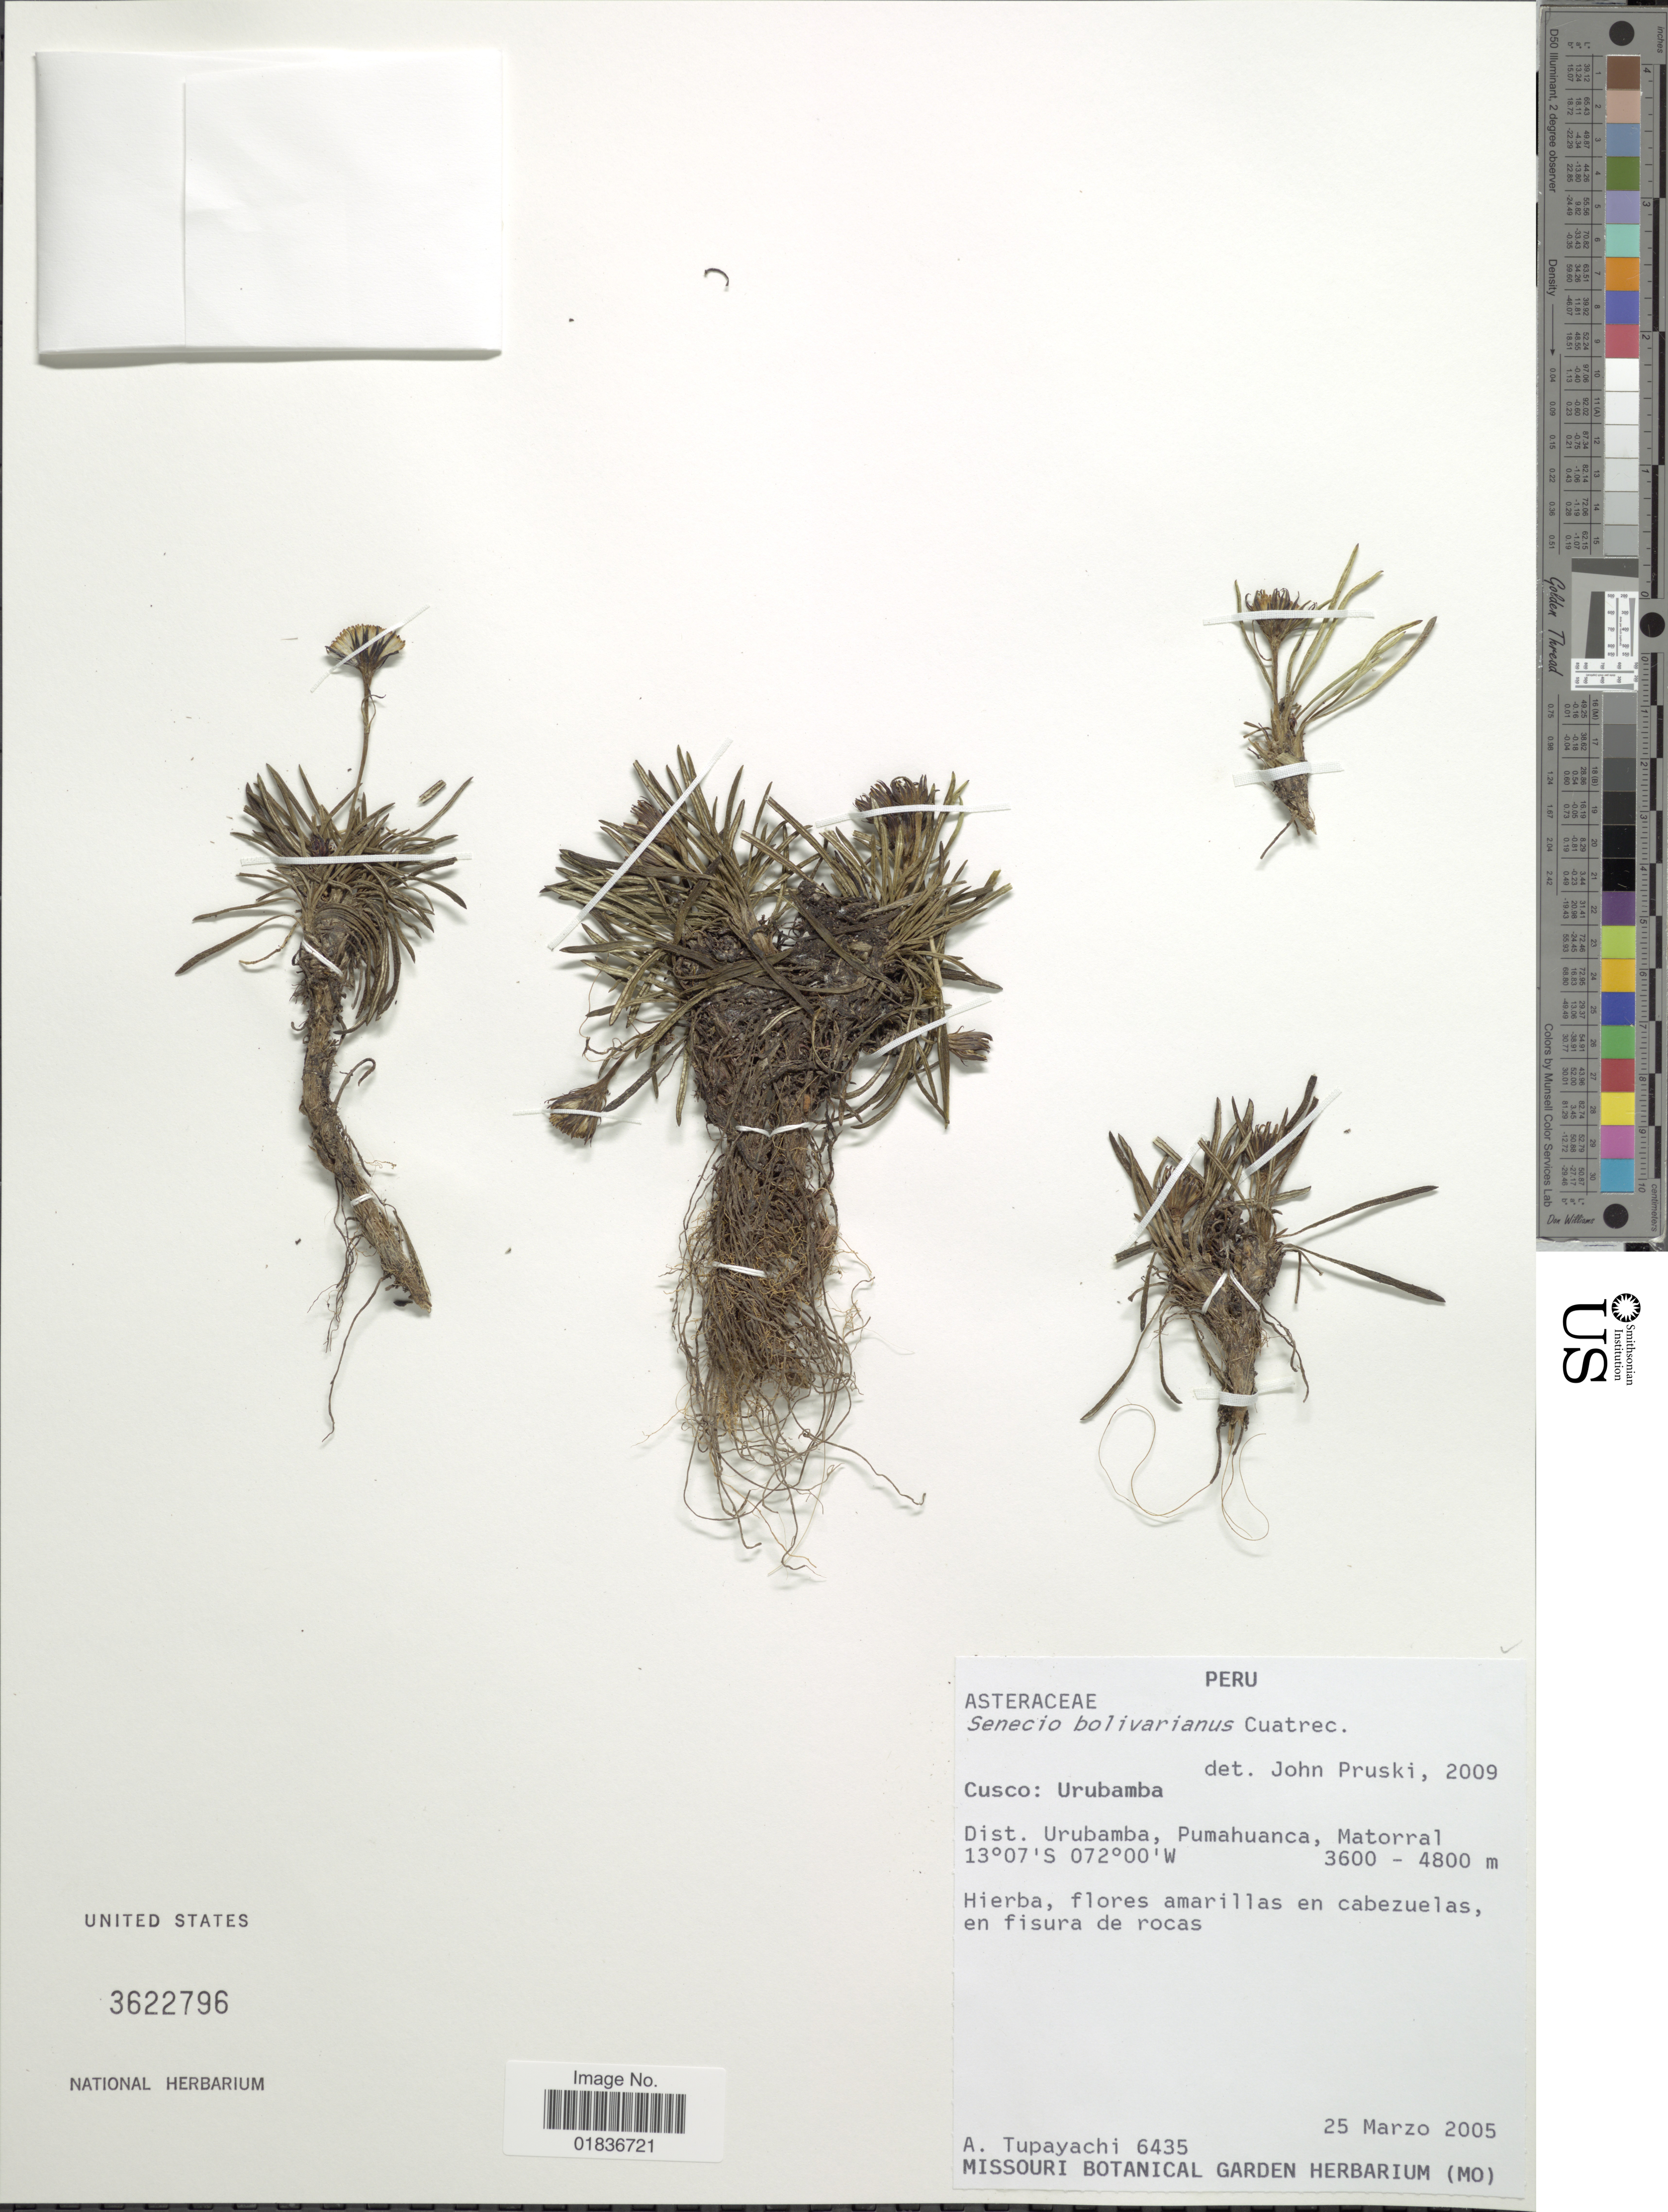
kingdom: Plantae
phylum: Tracheophyta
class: Magnoliopsida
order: Asterales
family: Asteraceae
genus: Senecio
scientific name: Senecio bolivarianus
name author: Cuatrec.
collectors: A. Tupayachi H.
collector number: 6435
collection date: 2005-03-25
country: Peru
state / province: Cusco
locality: Cusco: Urubamba. Dist. Urubamba, Pumahuance, Matorral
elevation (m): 3600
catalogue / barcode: US 3622796